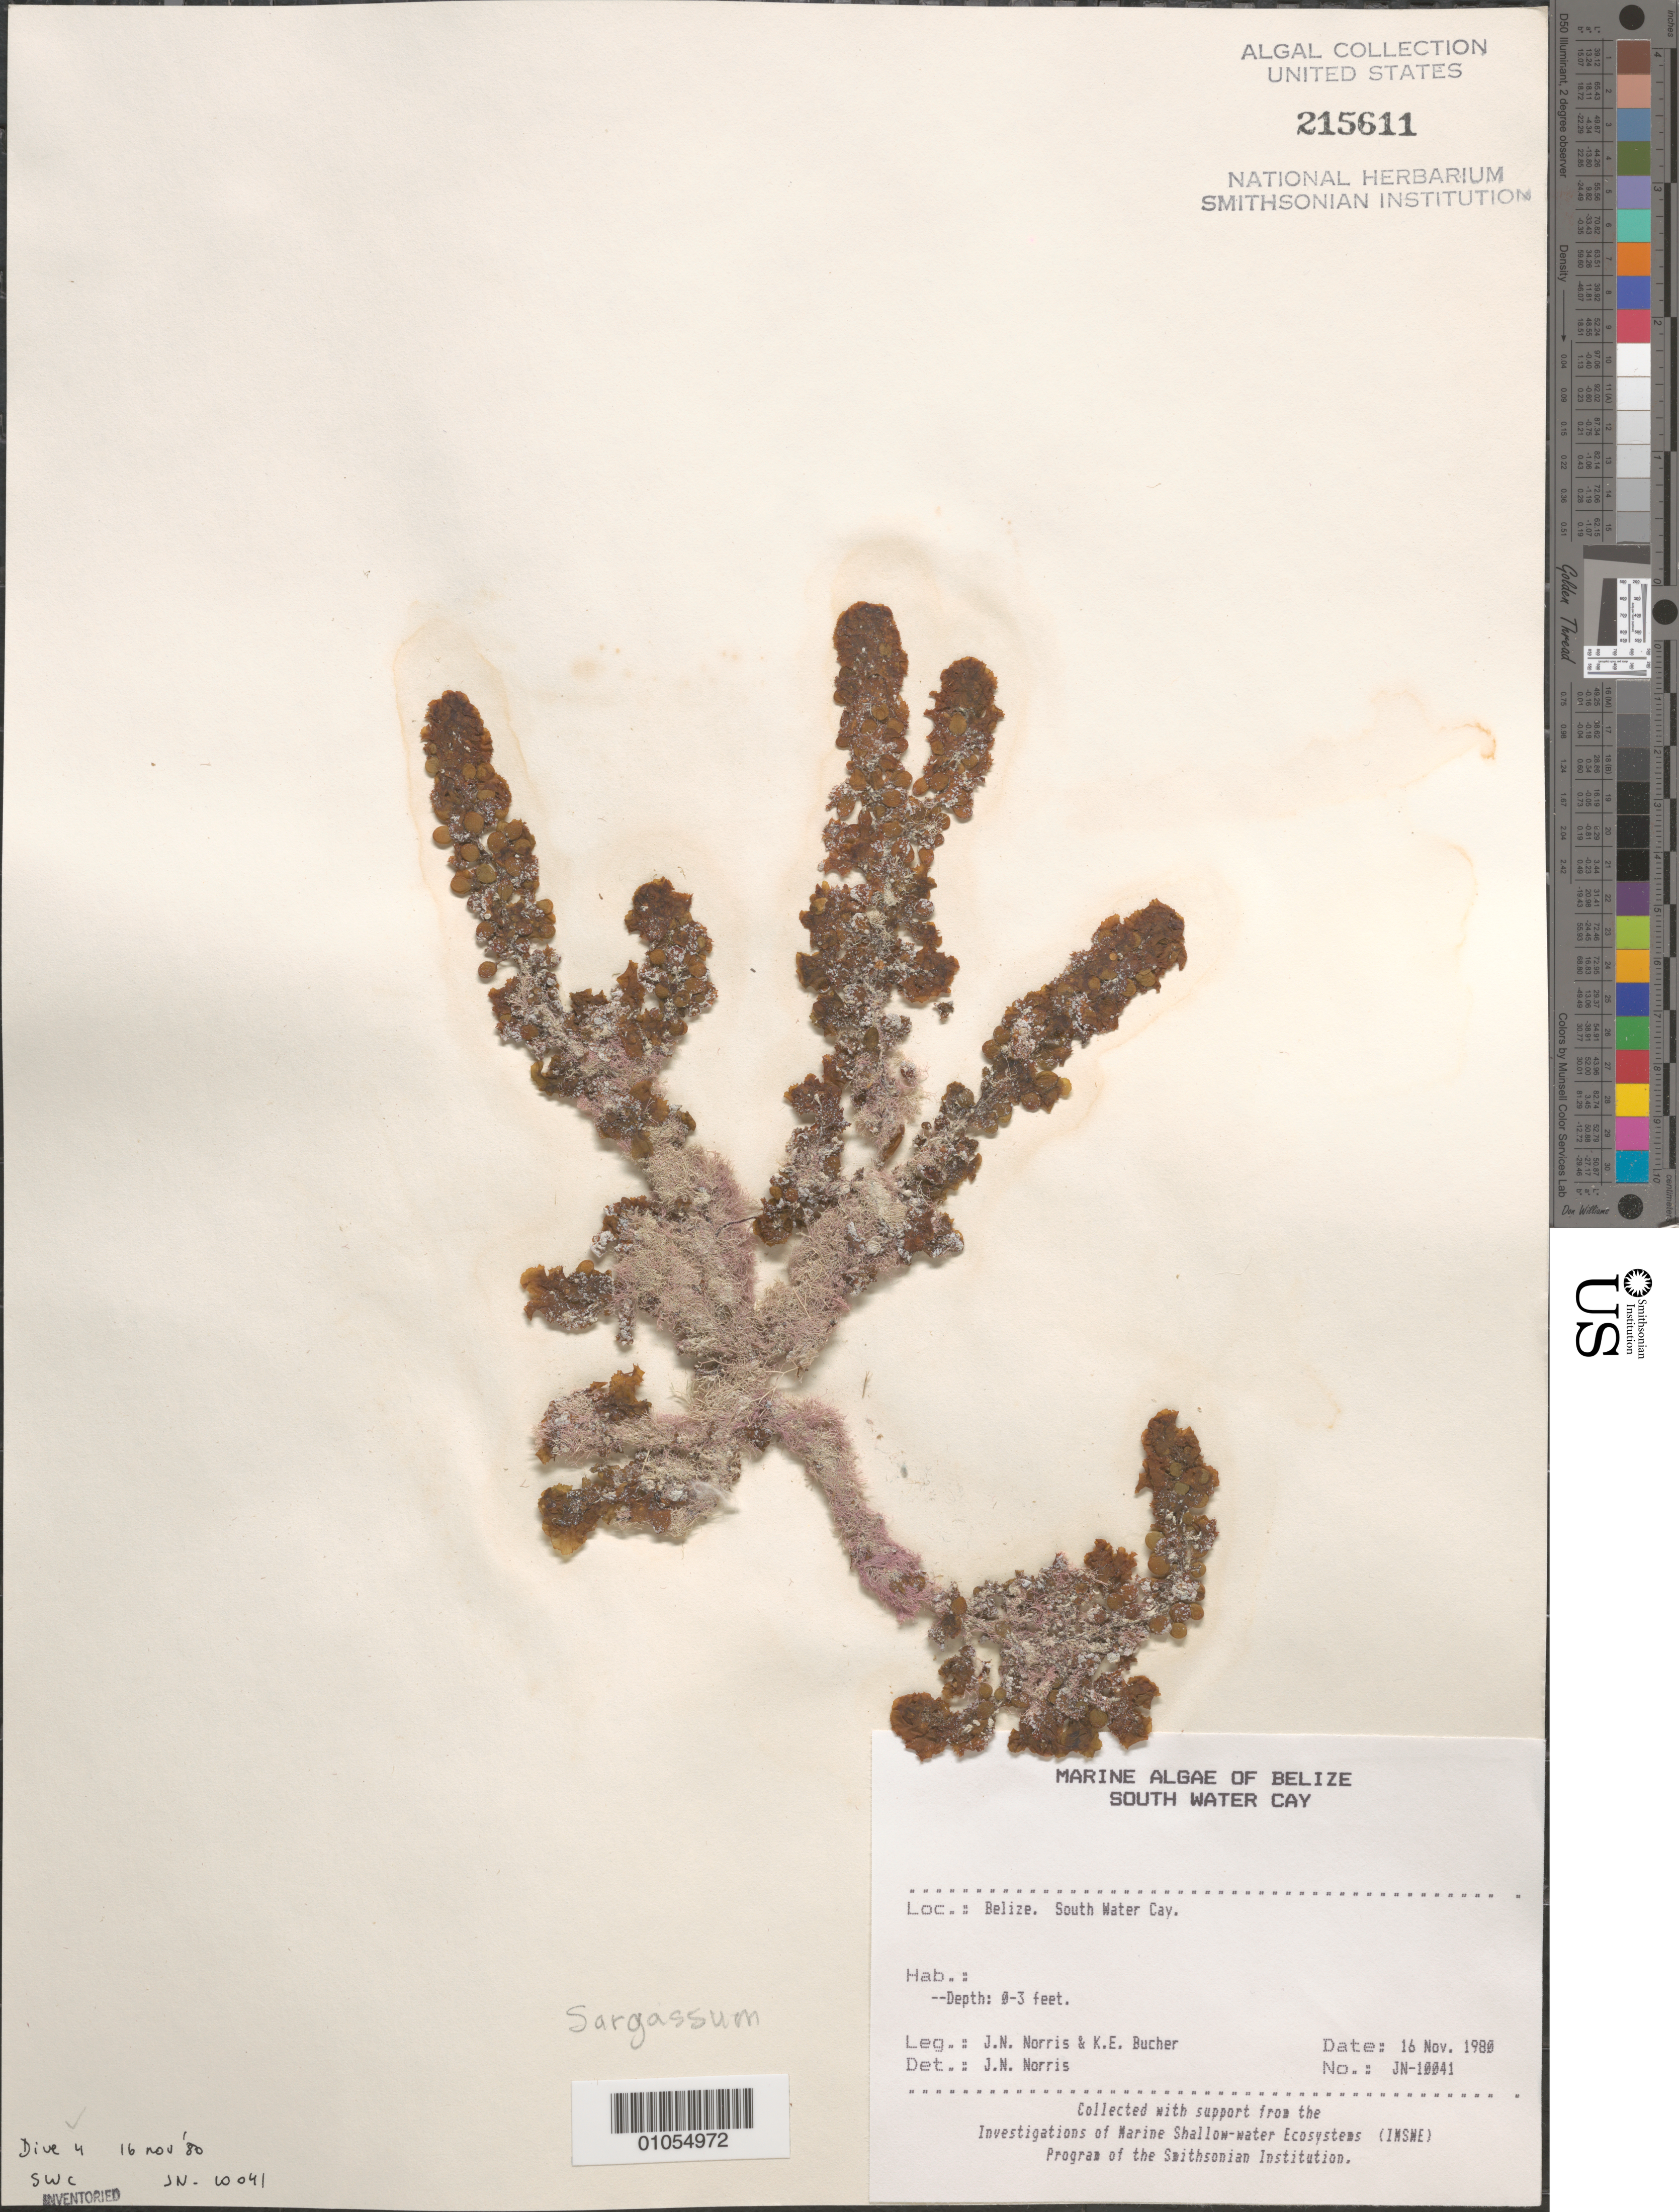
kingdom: Chromista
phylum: Ochrophyta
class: Phaeophyceae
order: Fucales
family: Sargassaceae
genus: Sargassum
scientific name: Sargassum sp.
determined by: Norris, James N.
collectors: J. N. Norris & M. M. Littler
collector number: JN-10041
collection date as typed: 16 Nov 1980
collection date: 1980-11-16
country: Belize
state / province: Stann Creek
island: South Water Cay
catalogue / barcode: US 215611